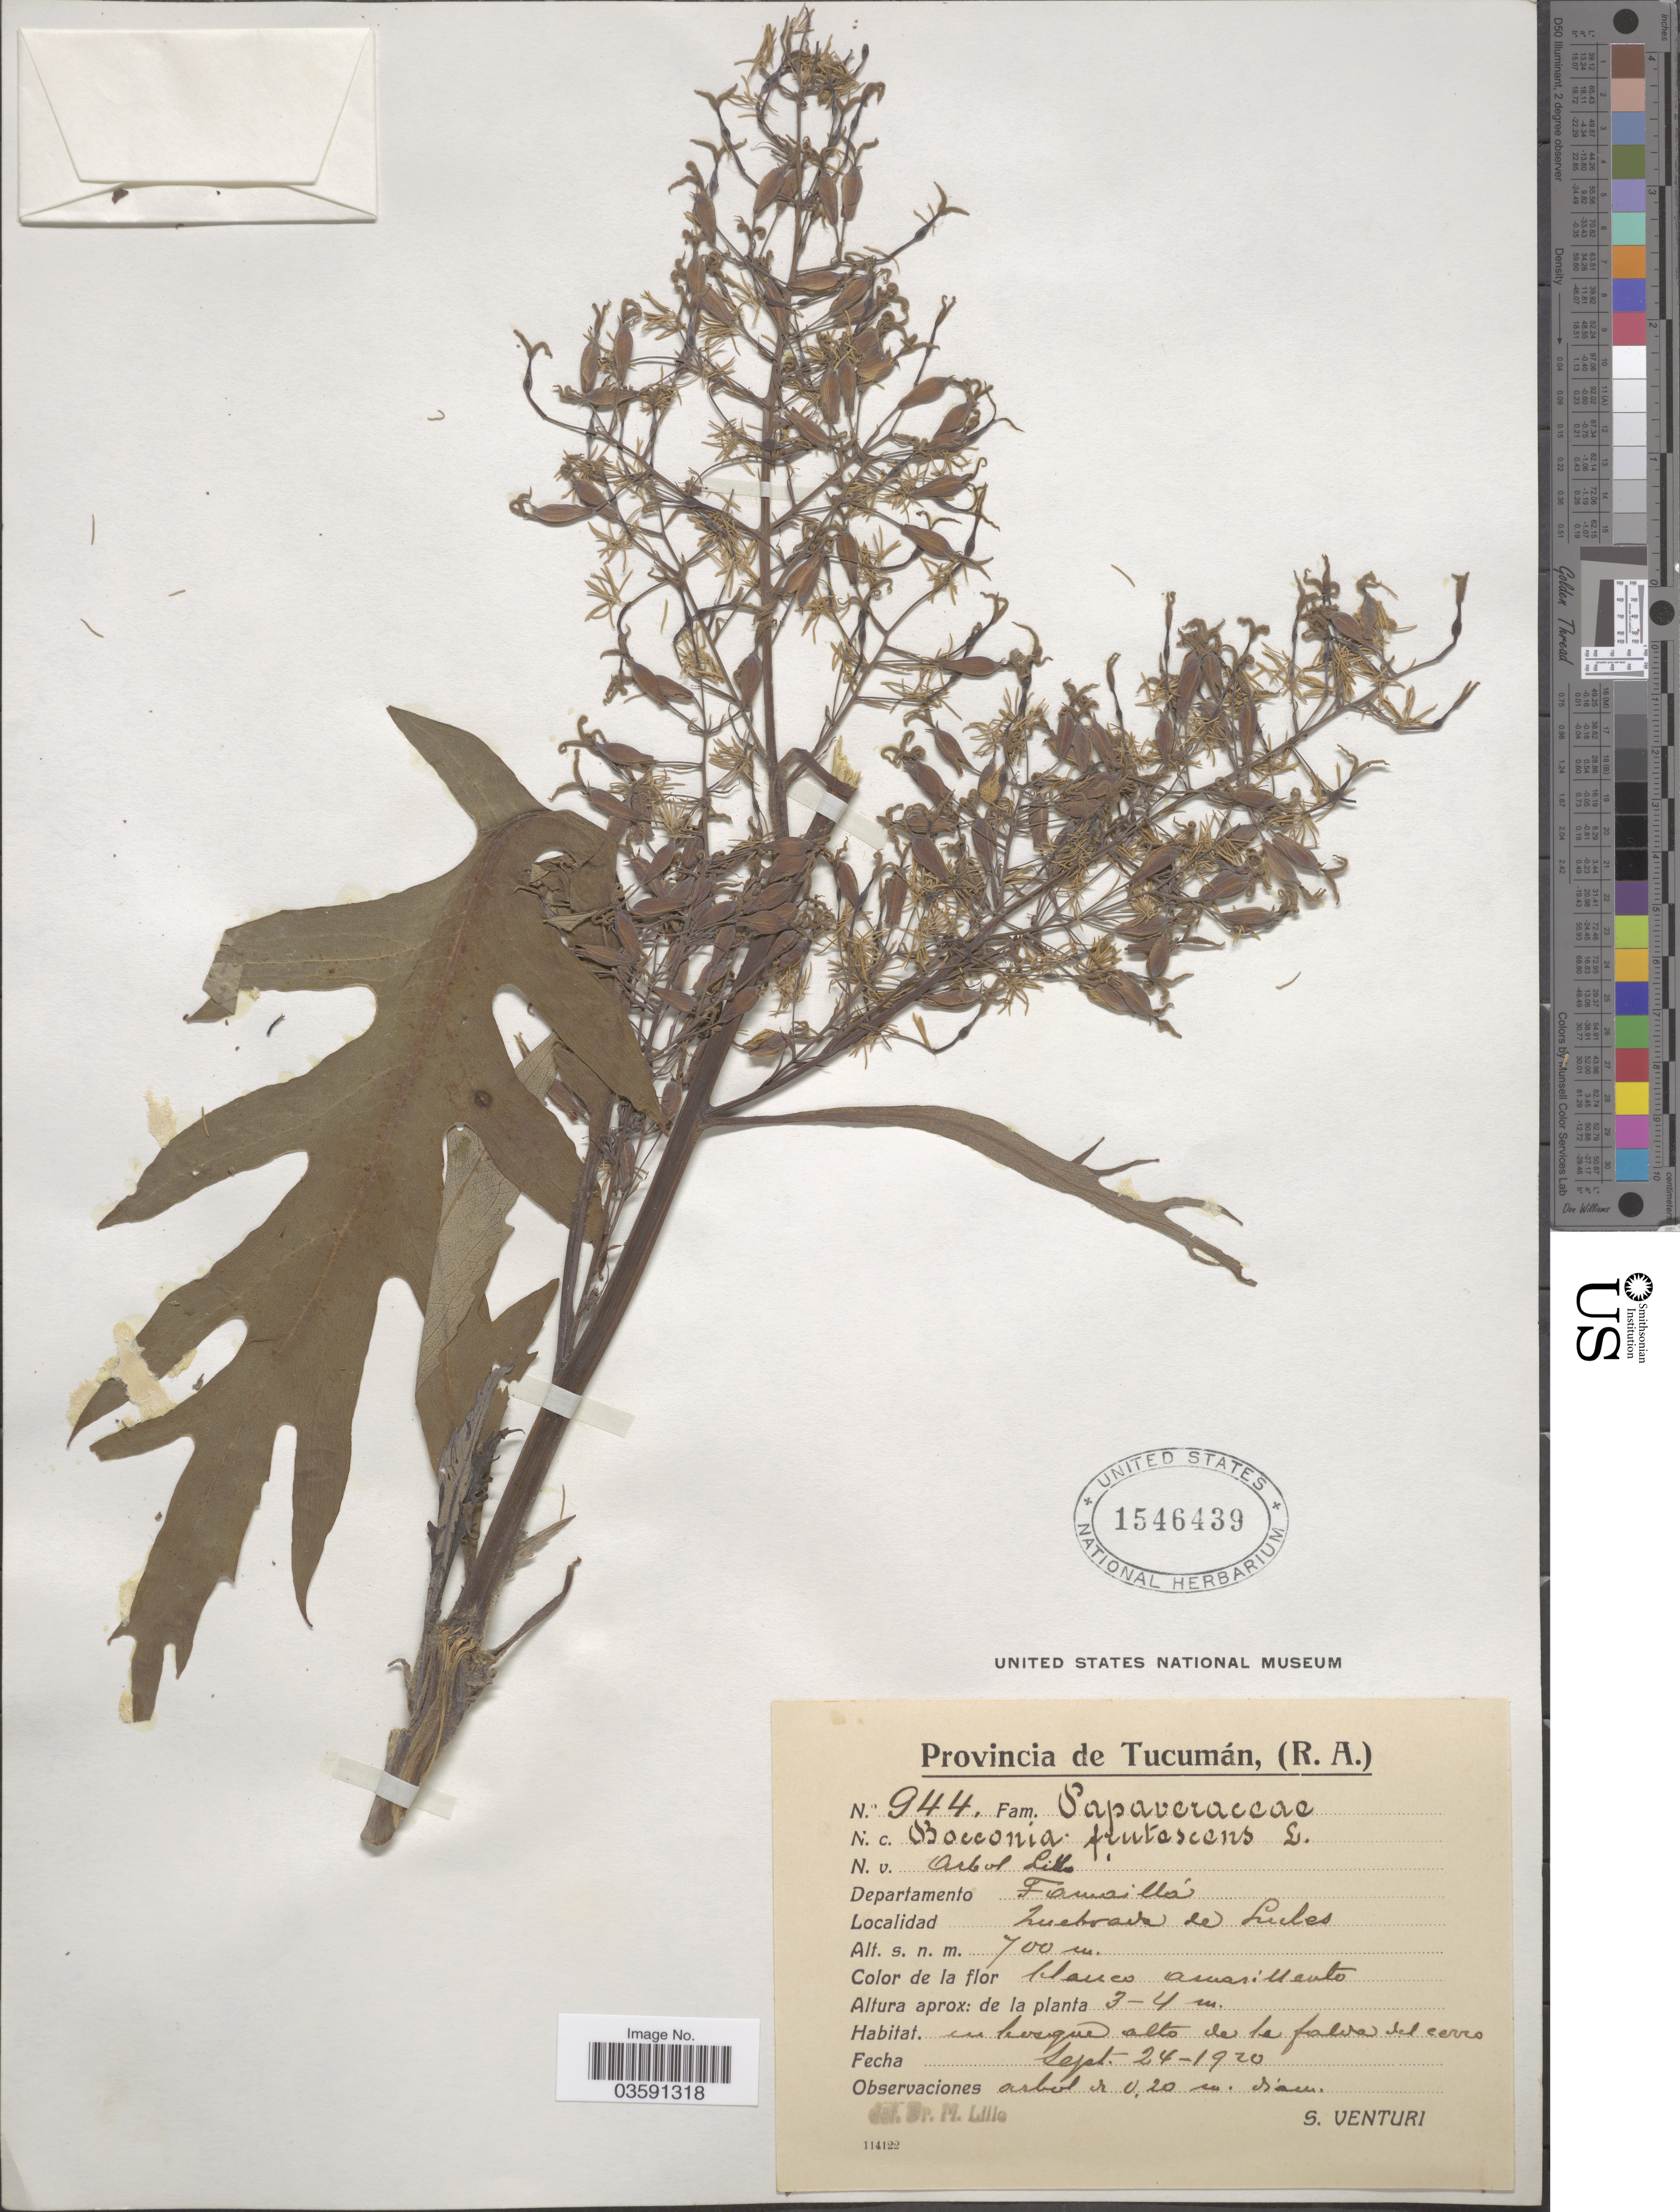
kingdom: Plantae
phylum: Tracheophyta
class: Magnoliopsida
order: Ranunculales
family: Papaveraceae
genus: Bocconia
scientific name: Bocconia integrifolia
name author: Bonpl.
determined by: Strong, Mark T., (BOT), Smithsonian Institution - National Museum of Natural History (UNITED STATES)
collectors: S. Venturi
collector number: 944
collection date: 1920-09-24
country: Argentina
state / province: Tucuman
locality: Departamento Famaillá. Quebrada de Lules.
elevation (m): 700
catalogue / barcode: US 1546439